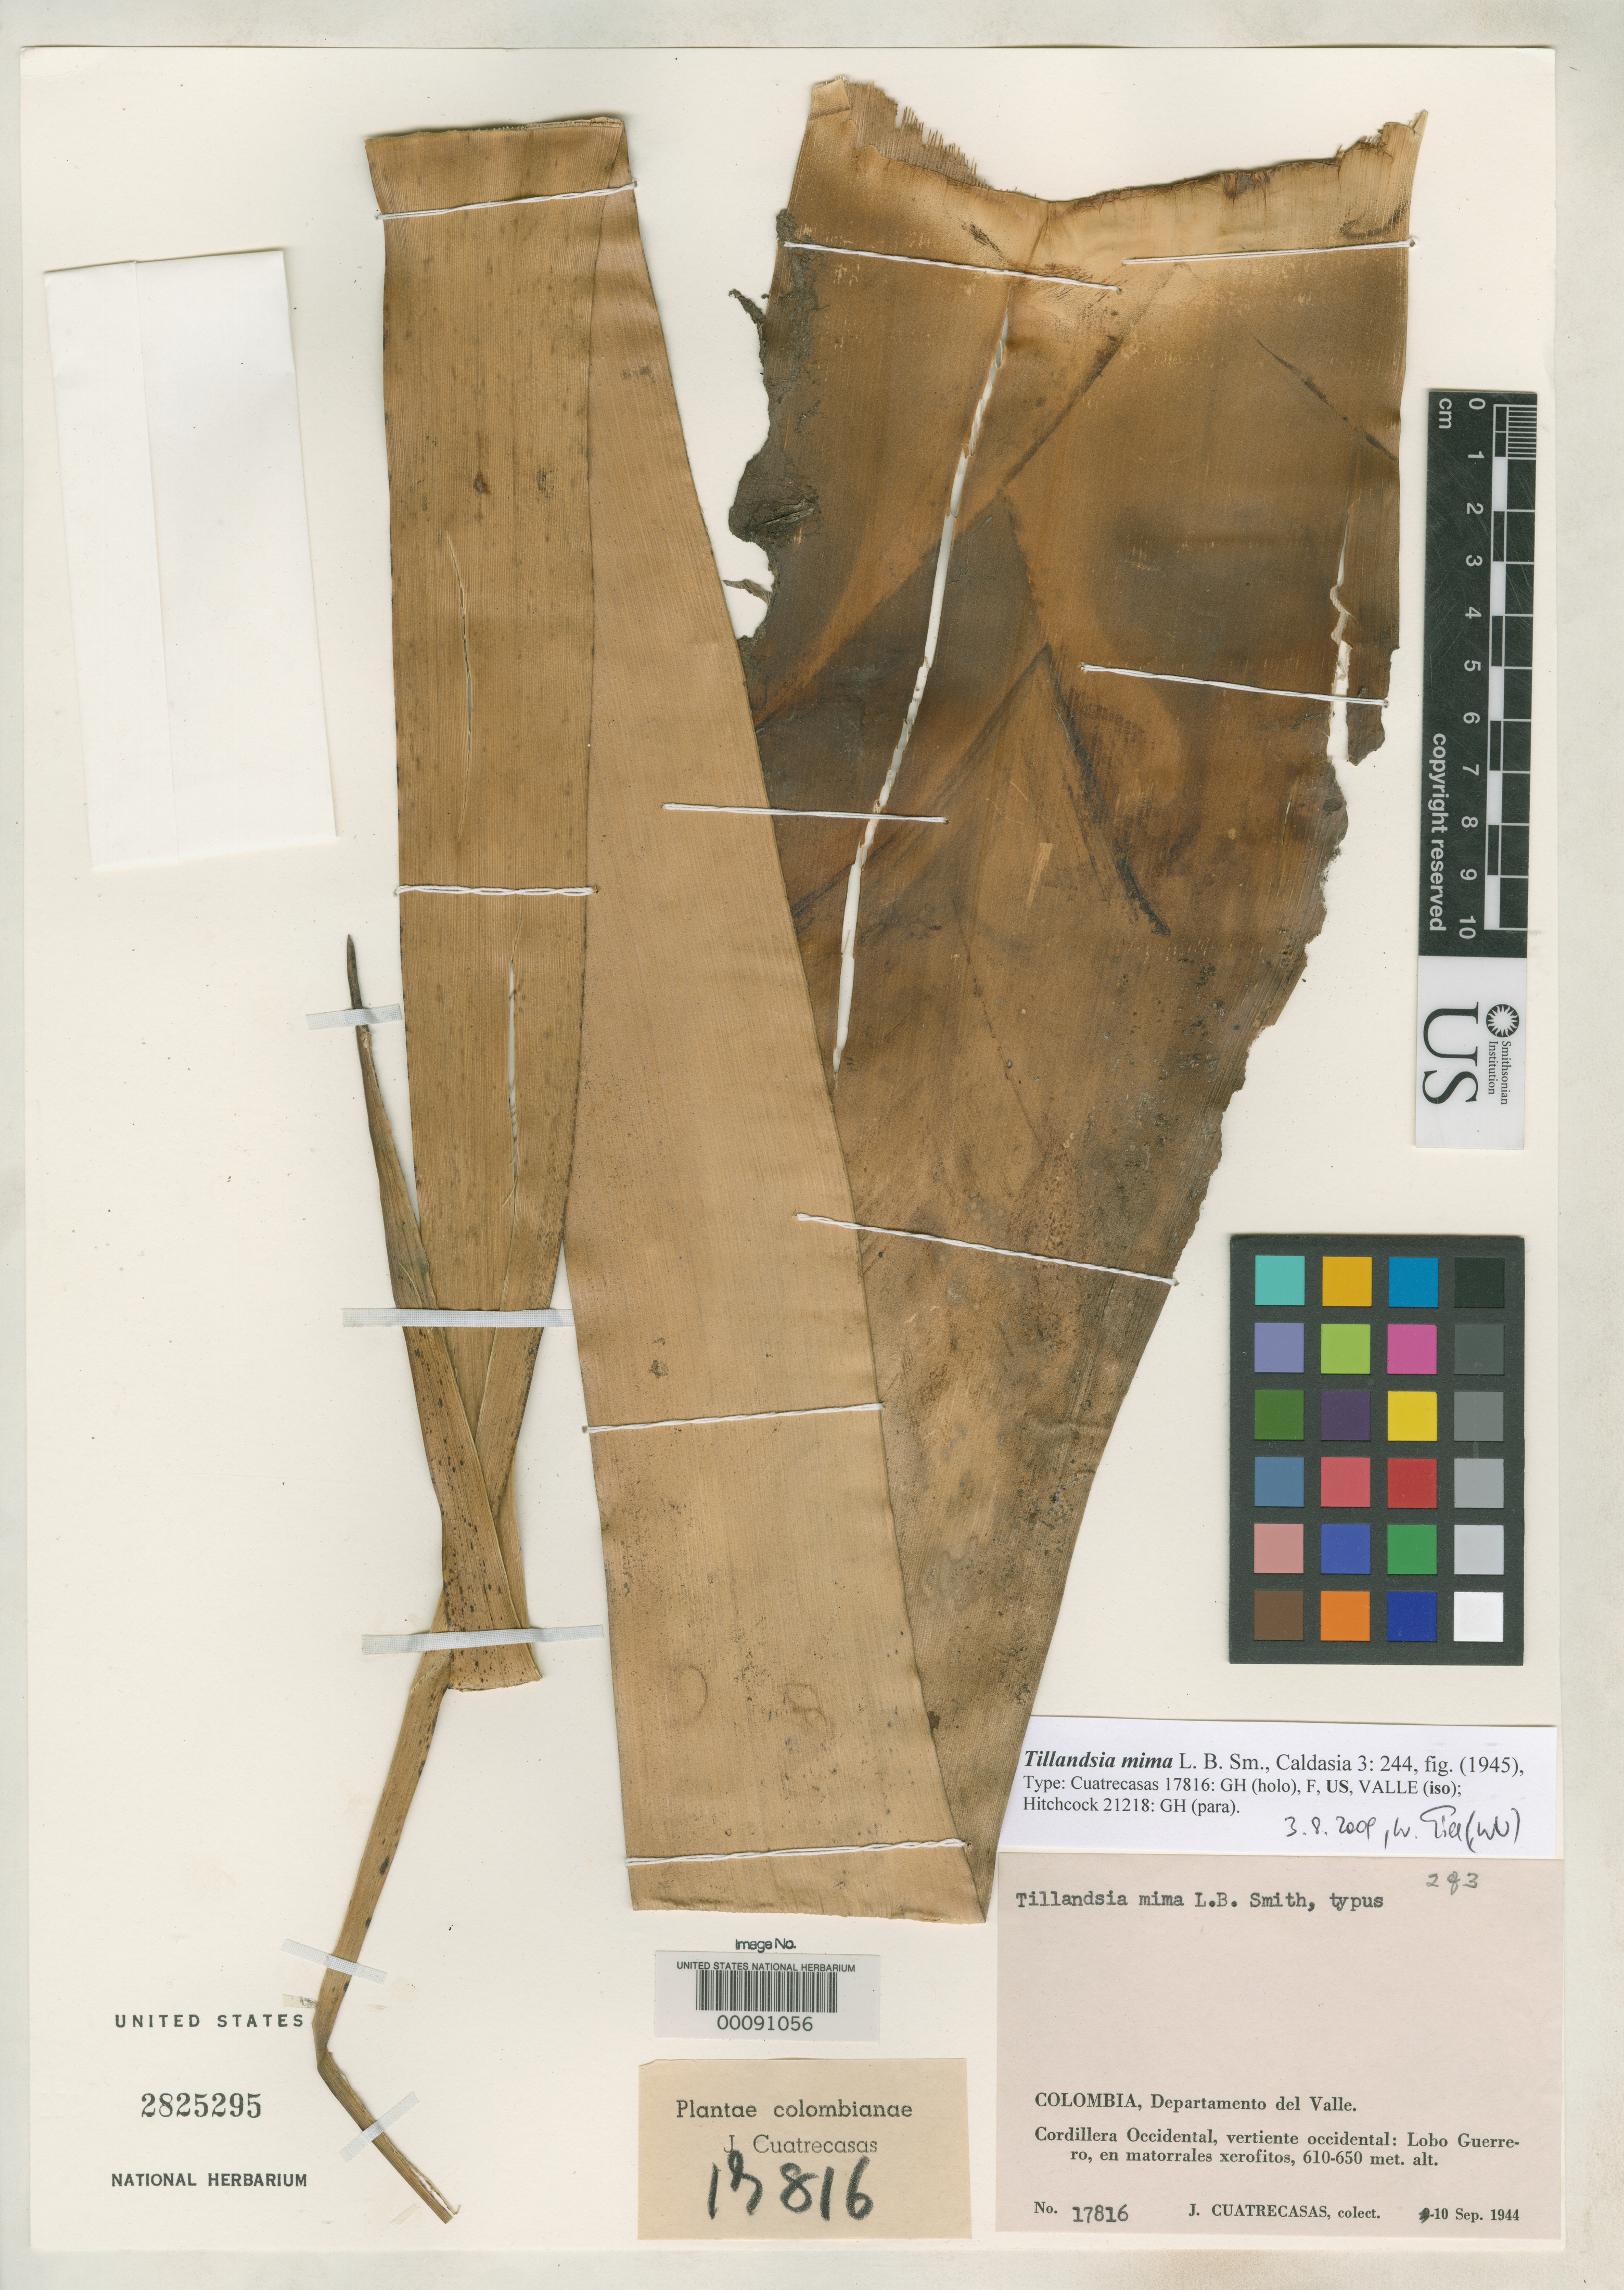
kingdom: Plantae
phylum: Tracheophyta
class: Liliopsida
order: Poales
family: Bromeliaceae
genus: Tillandsia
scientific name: Tillandsia mima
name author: L.B. Sm.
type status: Isotype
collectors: J. Cuatrecasas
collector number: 17816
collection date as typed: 09 Sep 1944 to 10 Sep 1944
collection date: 1944-09-09/1944-09-10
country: Colombia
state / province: Valle del Cauca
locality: Lobo Guerrero, Cordillera Occidental.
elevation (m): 610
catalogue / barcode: US 2825295